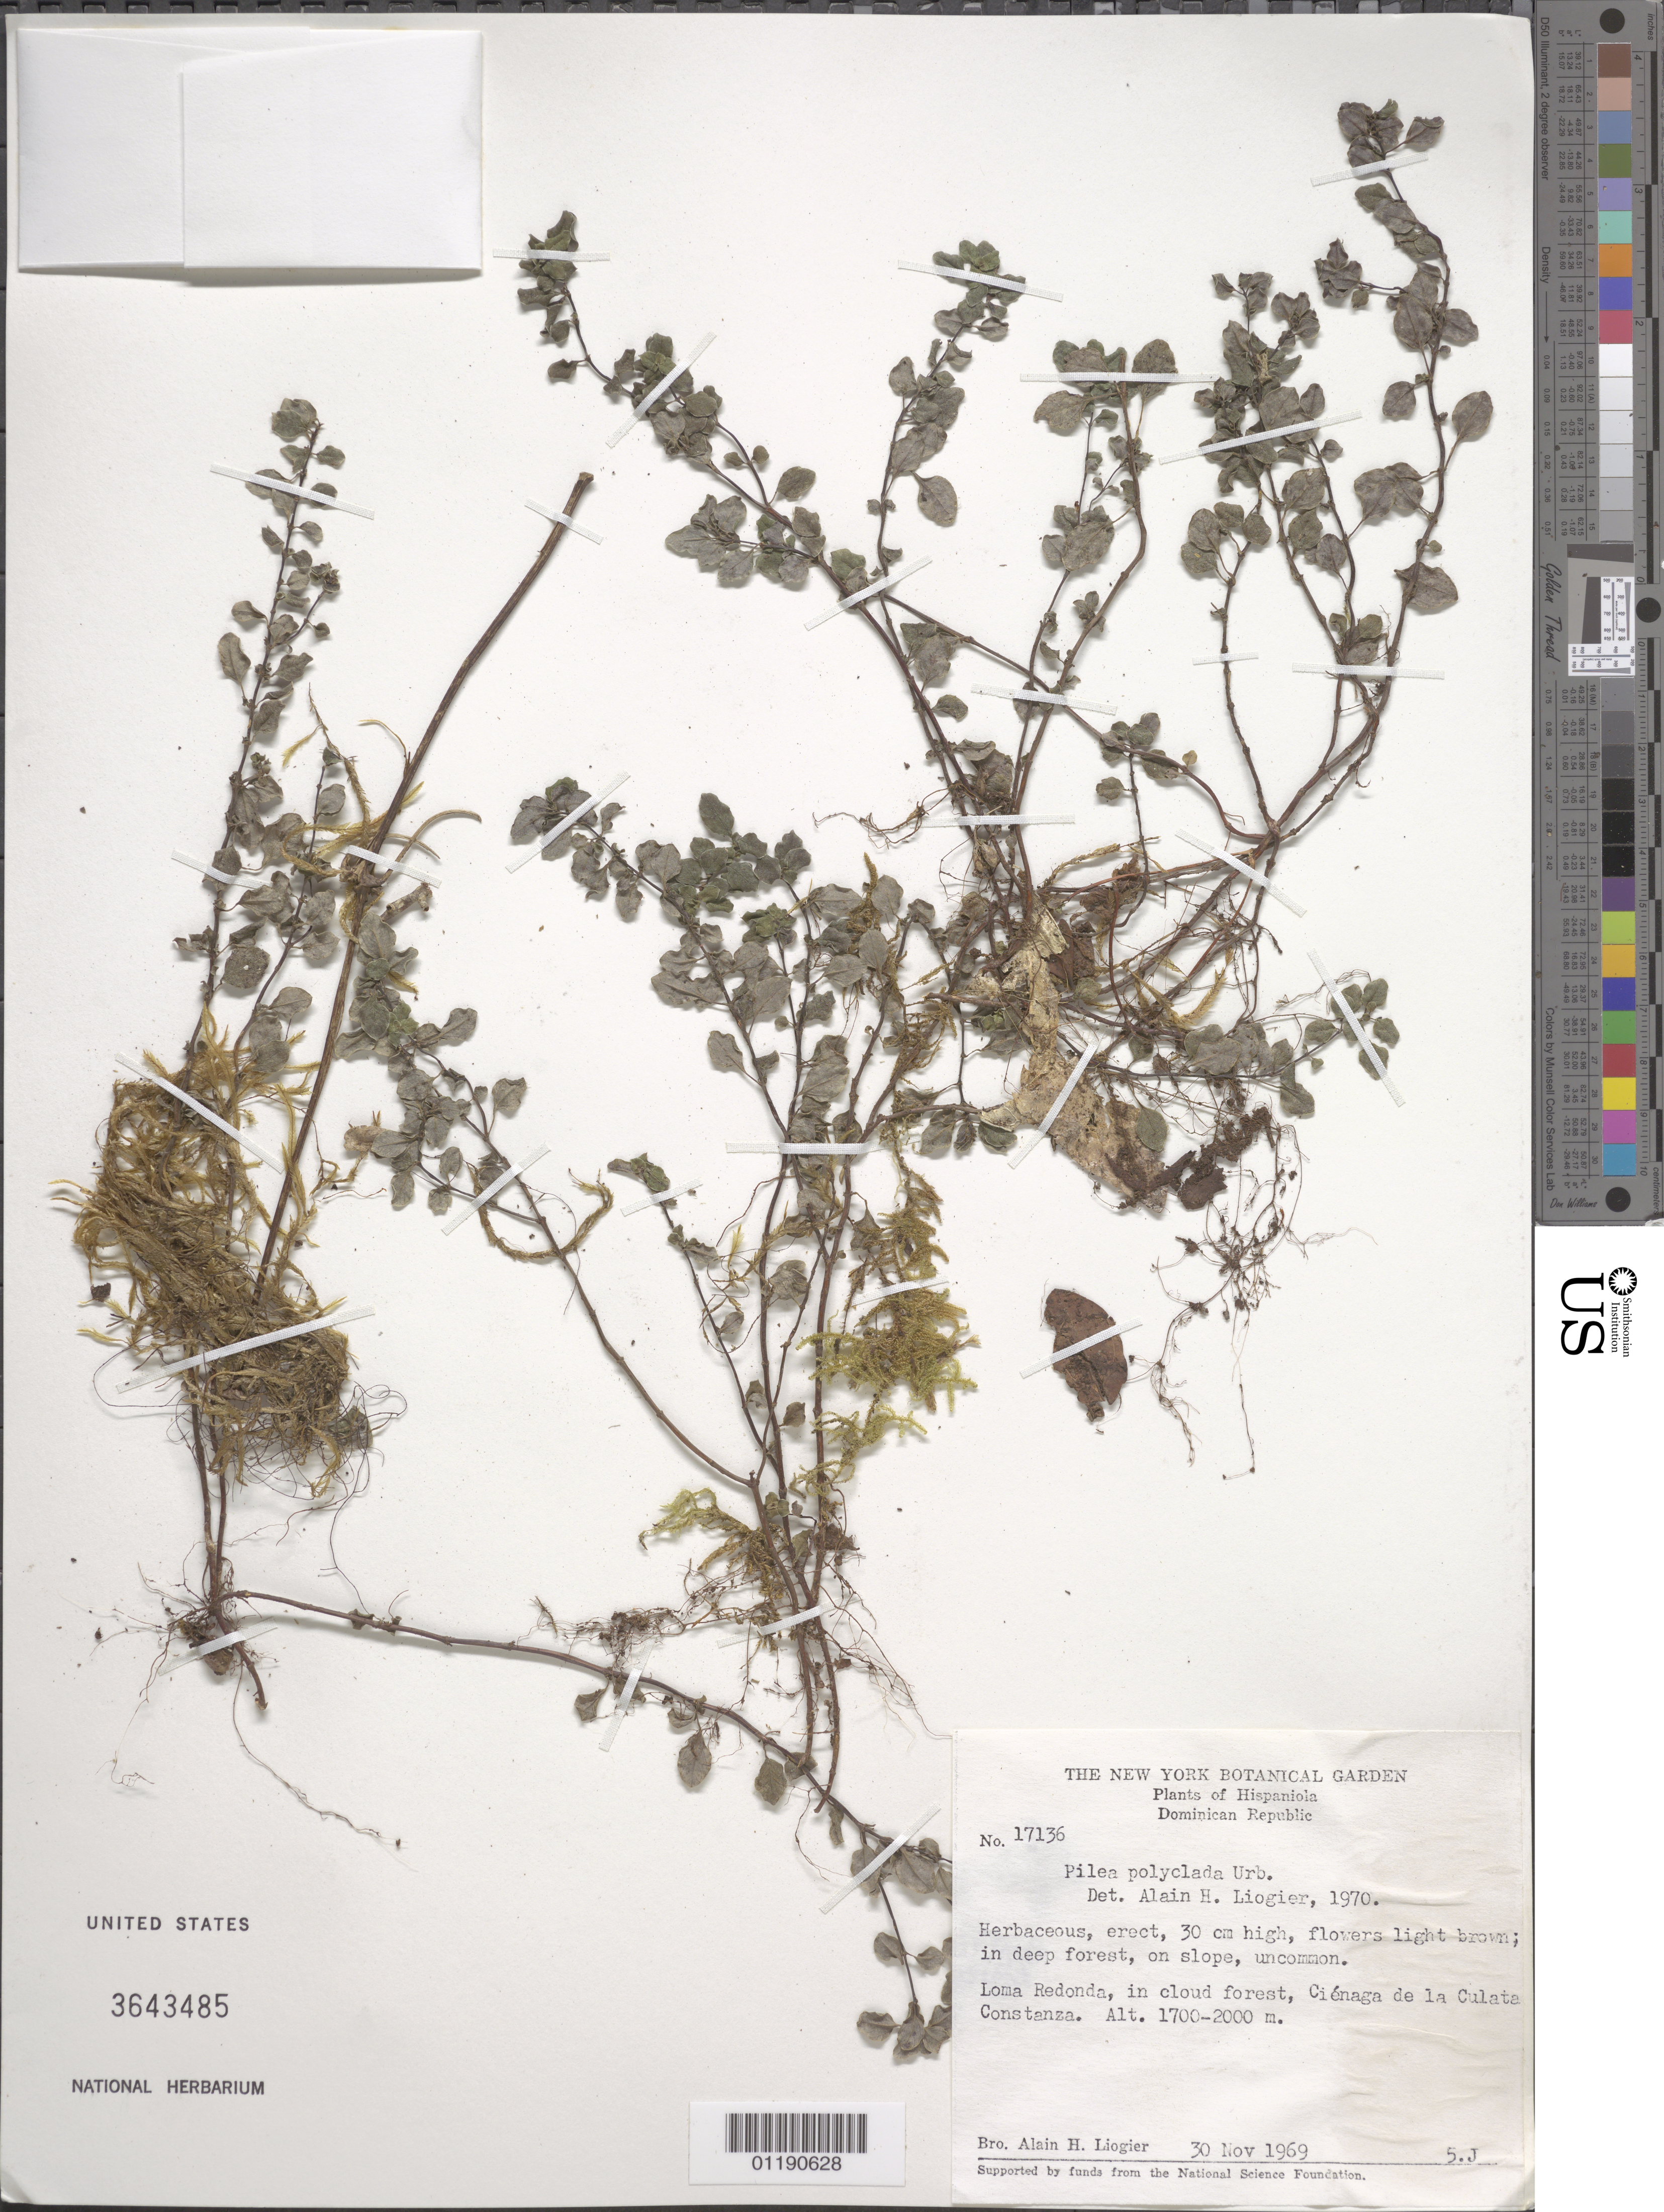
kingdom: Plantae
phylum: Tracheophyta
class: Magnoliopsida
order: Rosales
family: Urticaceae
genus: Pilea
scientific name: Pilea polyclada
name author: Urb.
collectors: A. H. Liogier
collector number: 17136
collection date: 1969-11-30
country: Dominican Republic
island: Hispaniola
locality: Loma Redonda, Ciénaga de la Culata Constanza.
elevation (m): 1700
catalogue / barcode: US 3643485